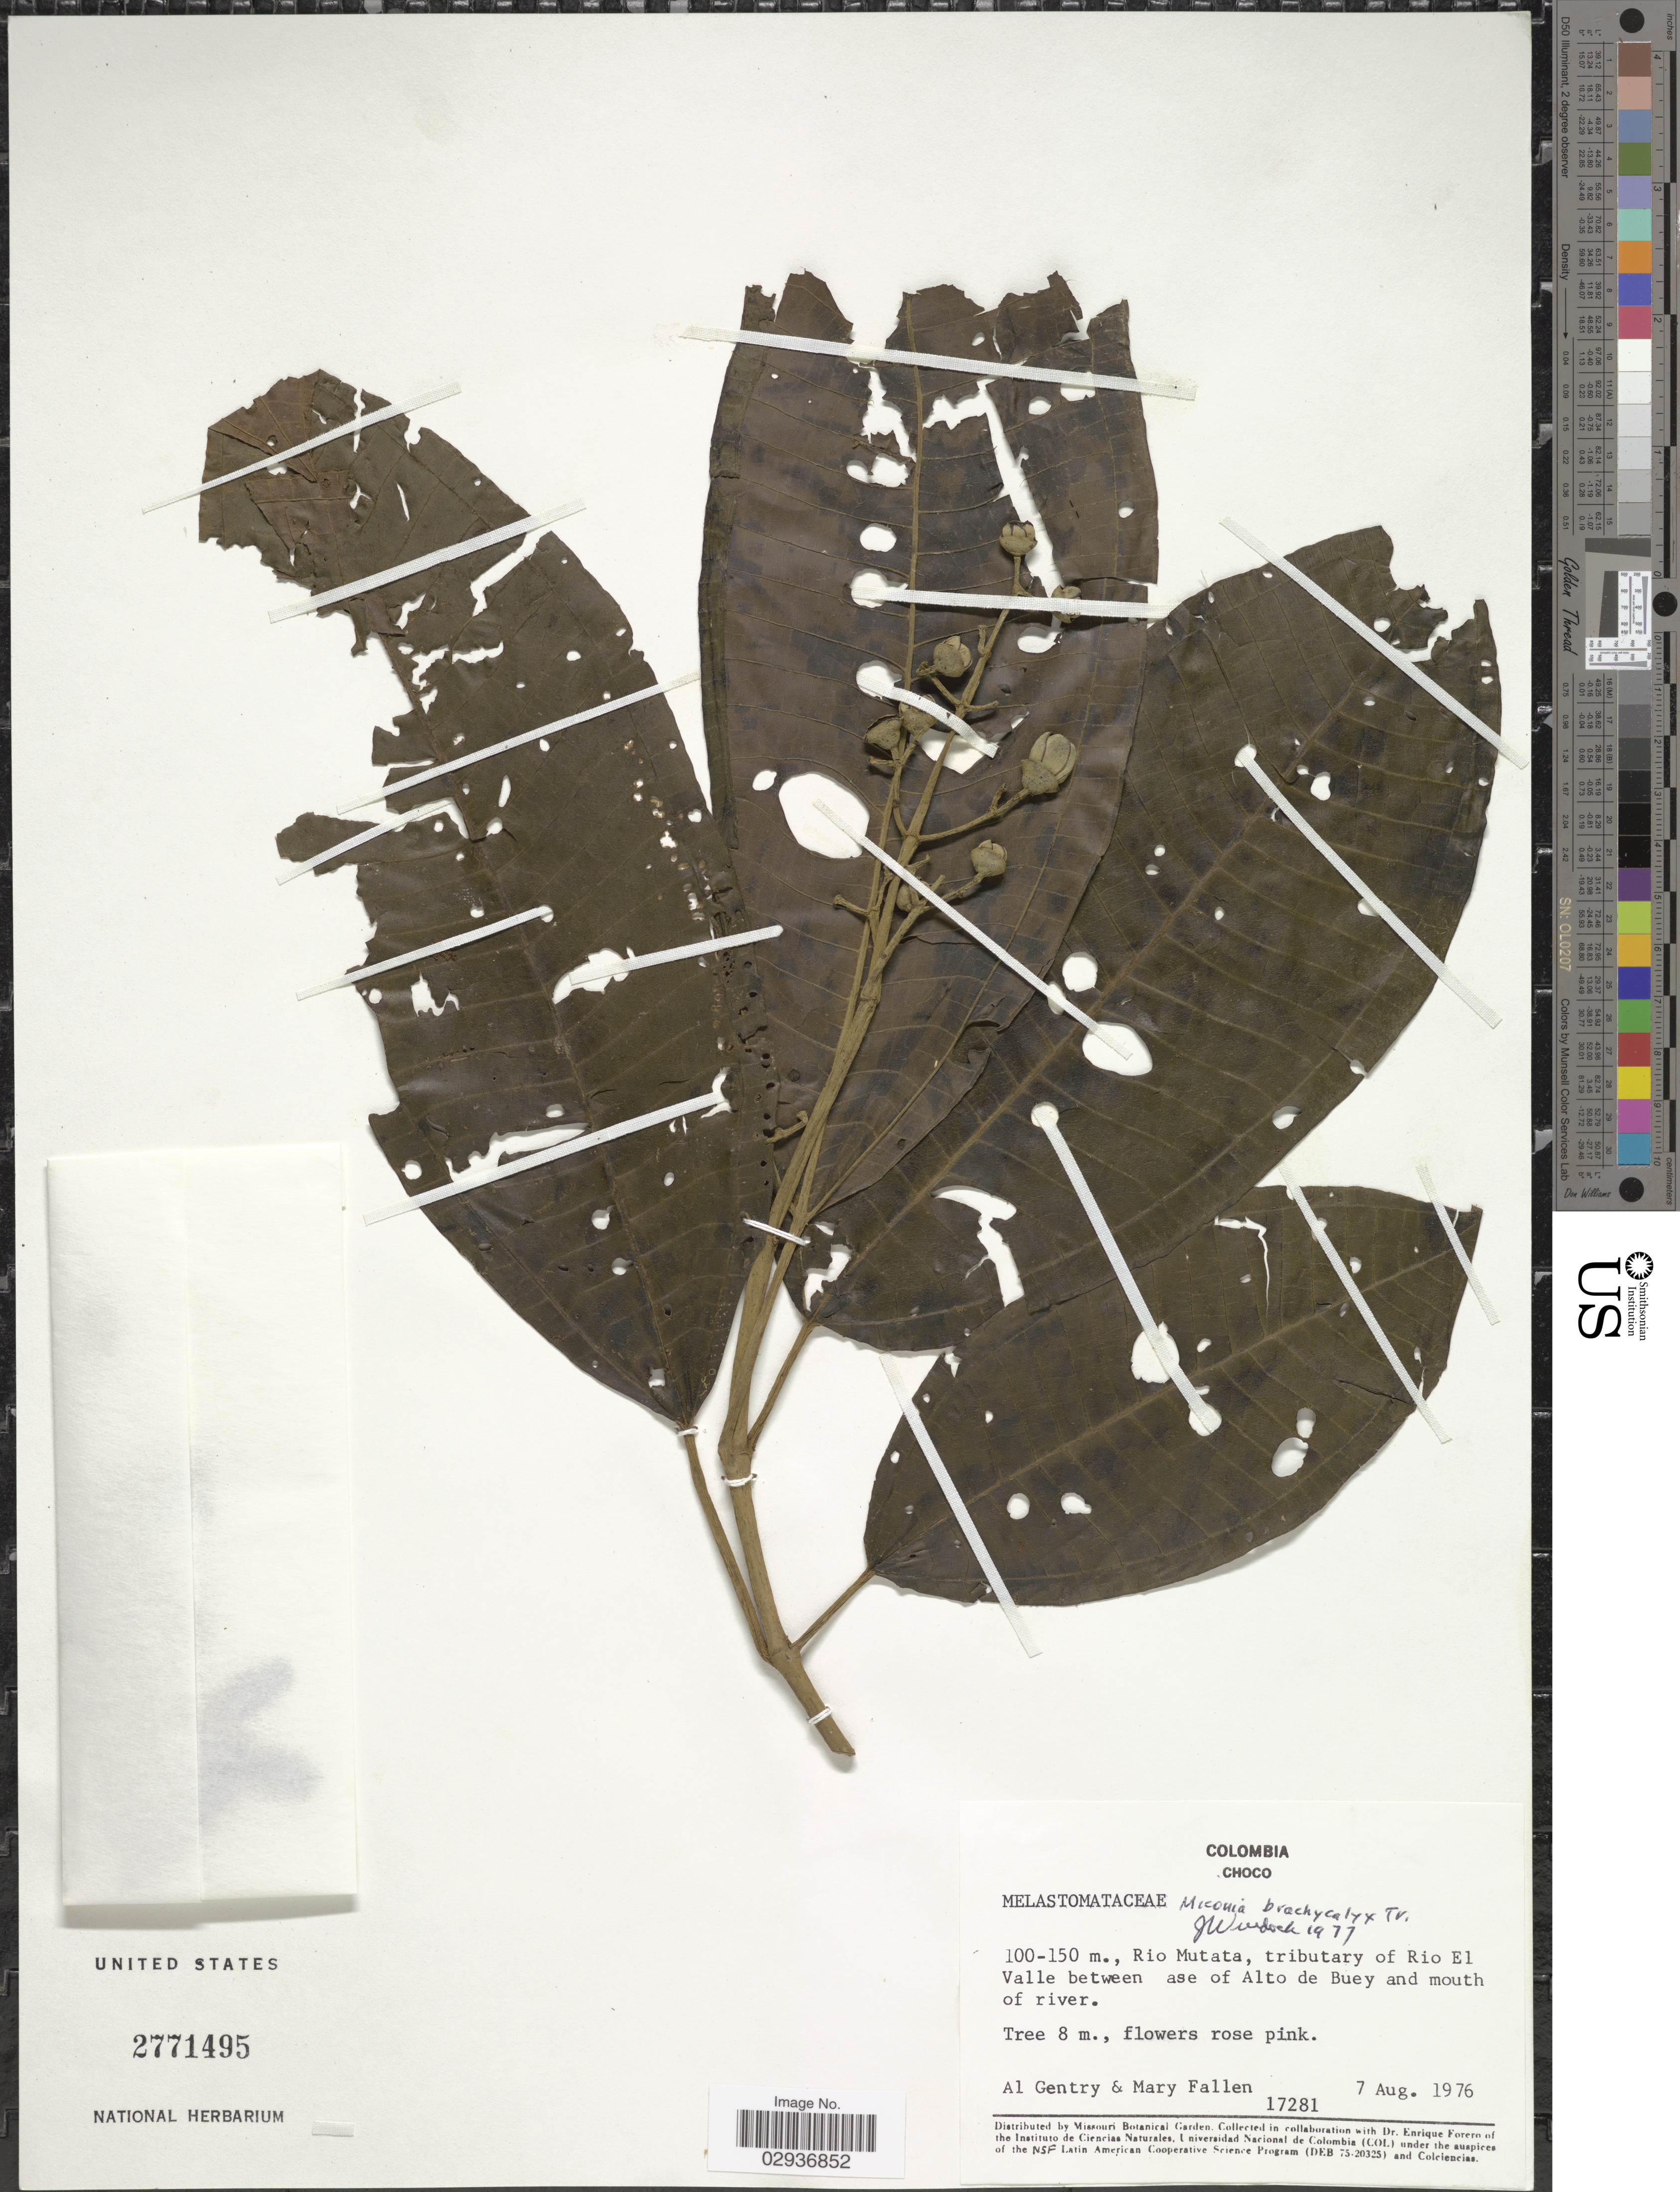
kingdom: Plantae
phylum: Tracheophyta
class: Magnoliopsida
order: Myrtales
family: Melastomataceae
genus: Miconia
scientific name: Miconia brachycalyx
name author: Triana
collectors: A. H. Gentry & M. Fallen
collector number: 17281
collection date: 1976-08-07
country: Colombia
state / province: Chocó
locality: Rio Mutata, tributary of Rio El Valle between ase of Alto de Buey and mouth of river.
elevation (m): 100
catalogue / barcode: US 2771495